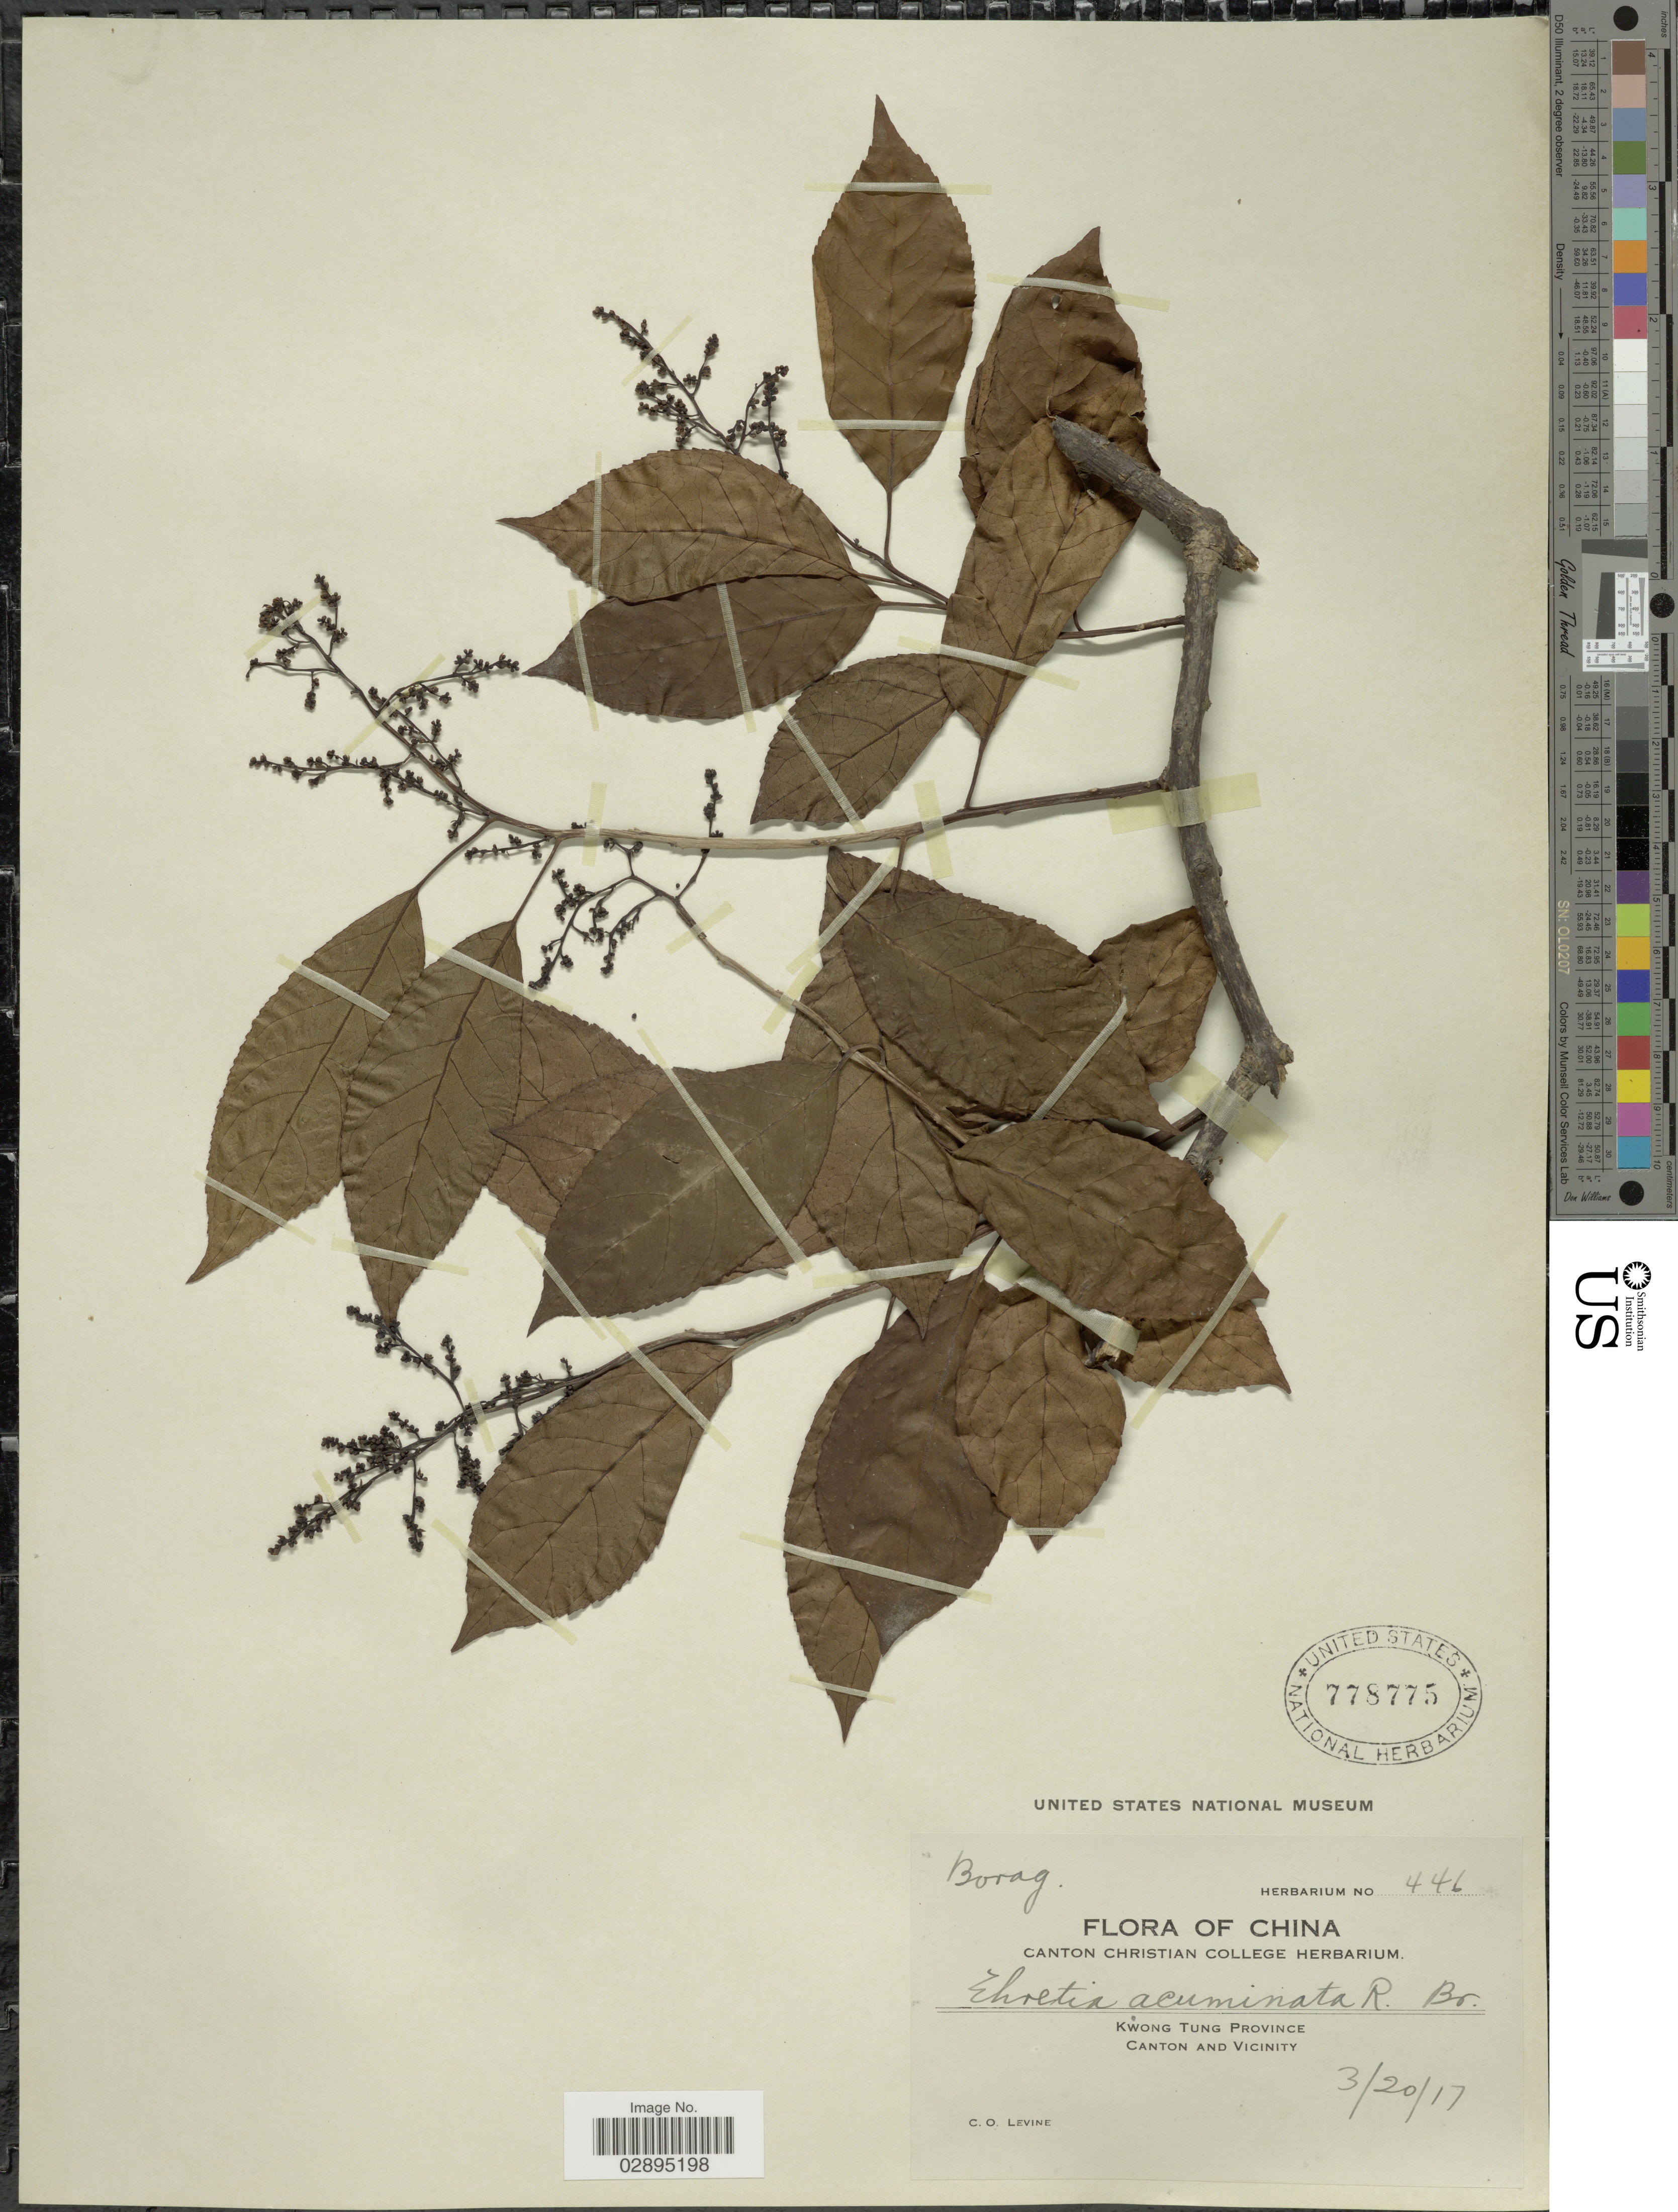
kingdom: Plantae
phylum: Tracheophyta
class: Magnoliopsida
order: Boraginales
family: Ehretiaceae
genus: Ehretia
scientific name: Ehretia acuminata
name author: R. Br.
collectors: C. O. Levine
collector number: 446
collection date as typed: Transcribed d/m/y: 20/3/17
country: China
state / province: Guangdong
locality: Kwong Tung Province. Canton and vicinity.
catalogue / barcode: US 778775